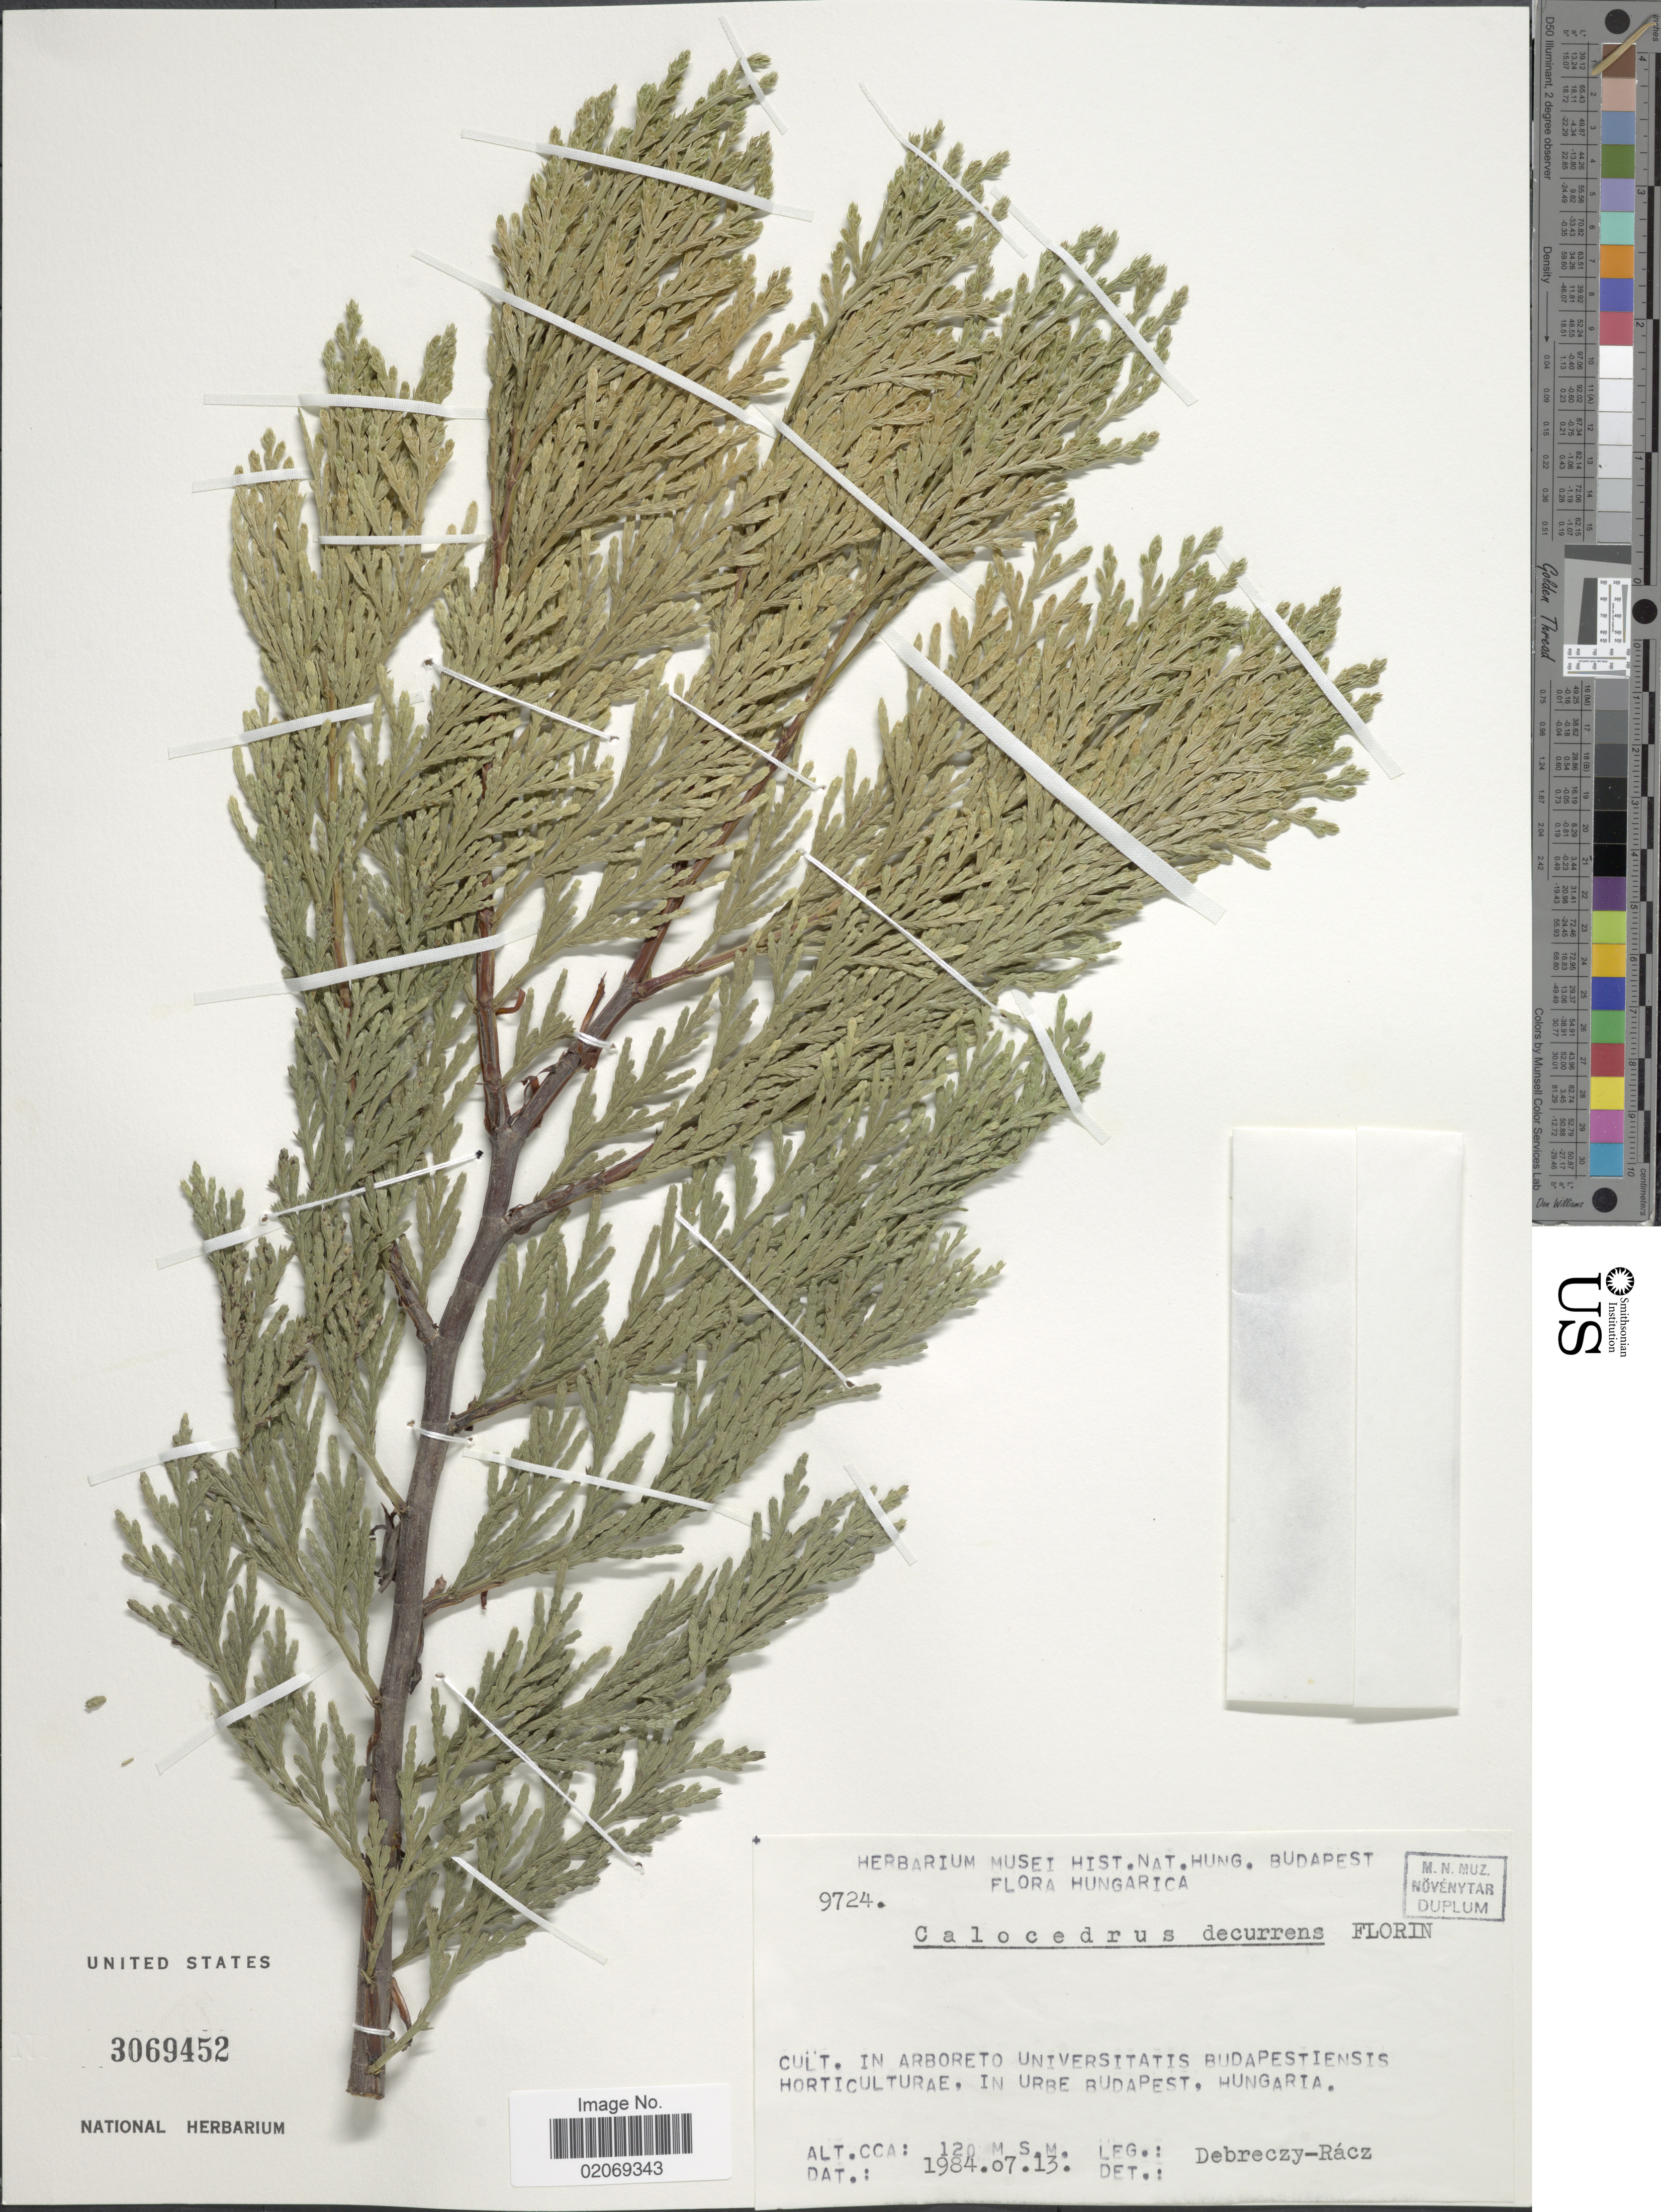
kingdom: Plantae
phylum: Tracheophyta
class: Pinopsida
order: Pinales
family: Cupressaceae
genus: Libocedrus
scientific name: Libocedrus decurrens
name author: Torr.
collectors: Debreczy & Rácz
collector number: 9724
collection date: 1984-07-13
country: Hungary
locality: Cult in Arboreto Universitatis Budapestiensis Horticulturae, in urbe Budapest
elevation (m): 120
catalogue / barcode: US 3069452